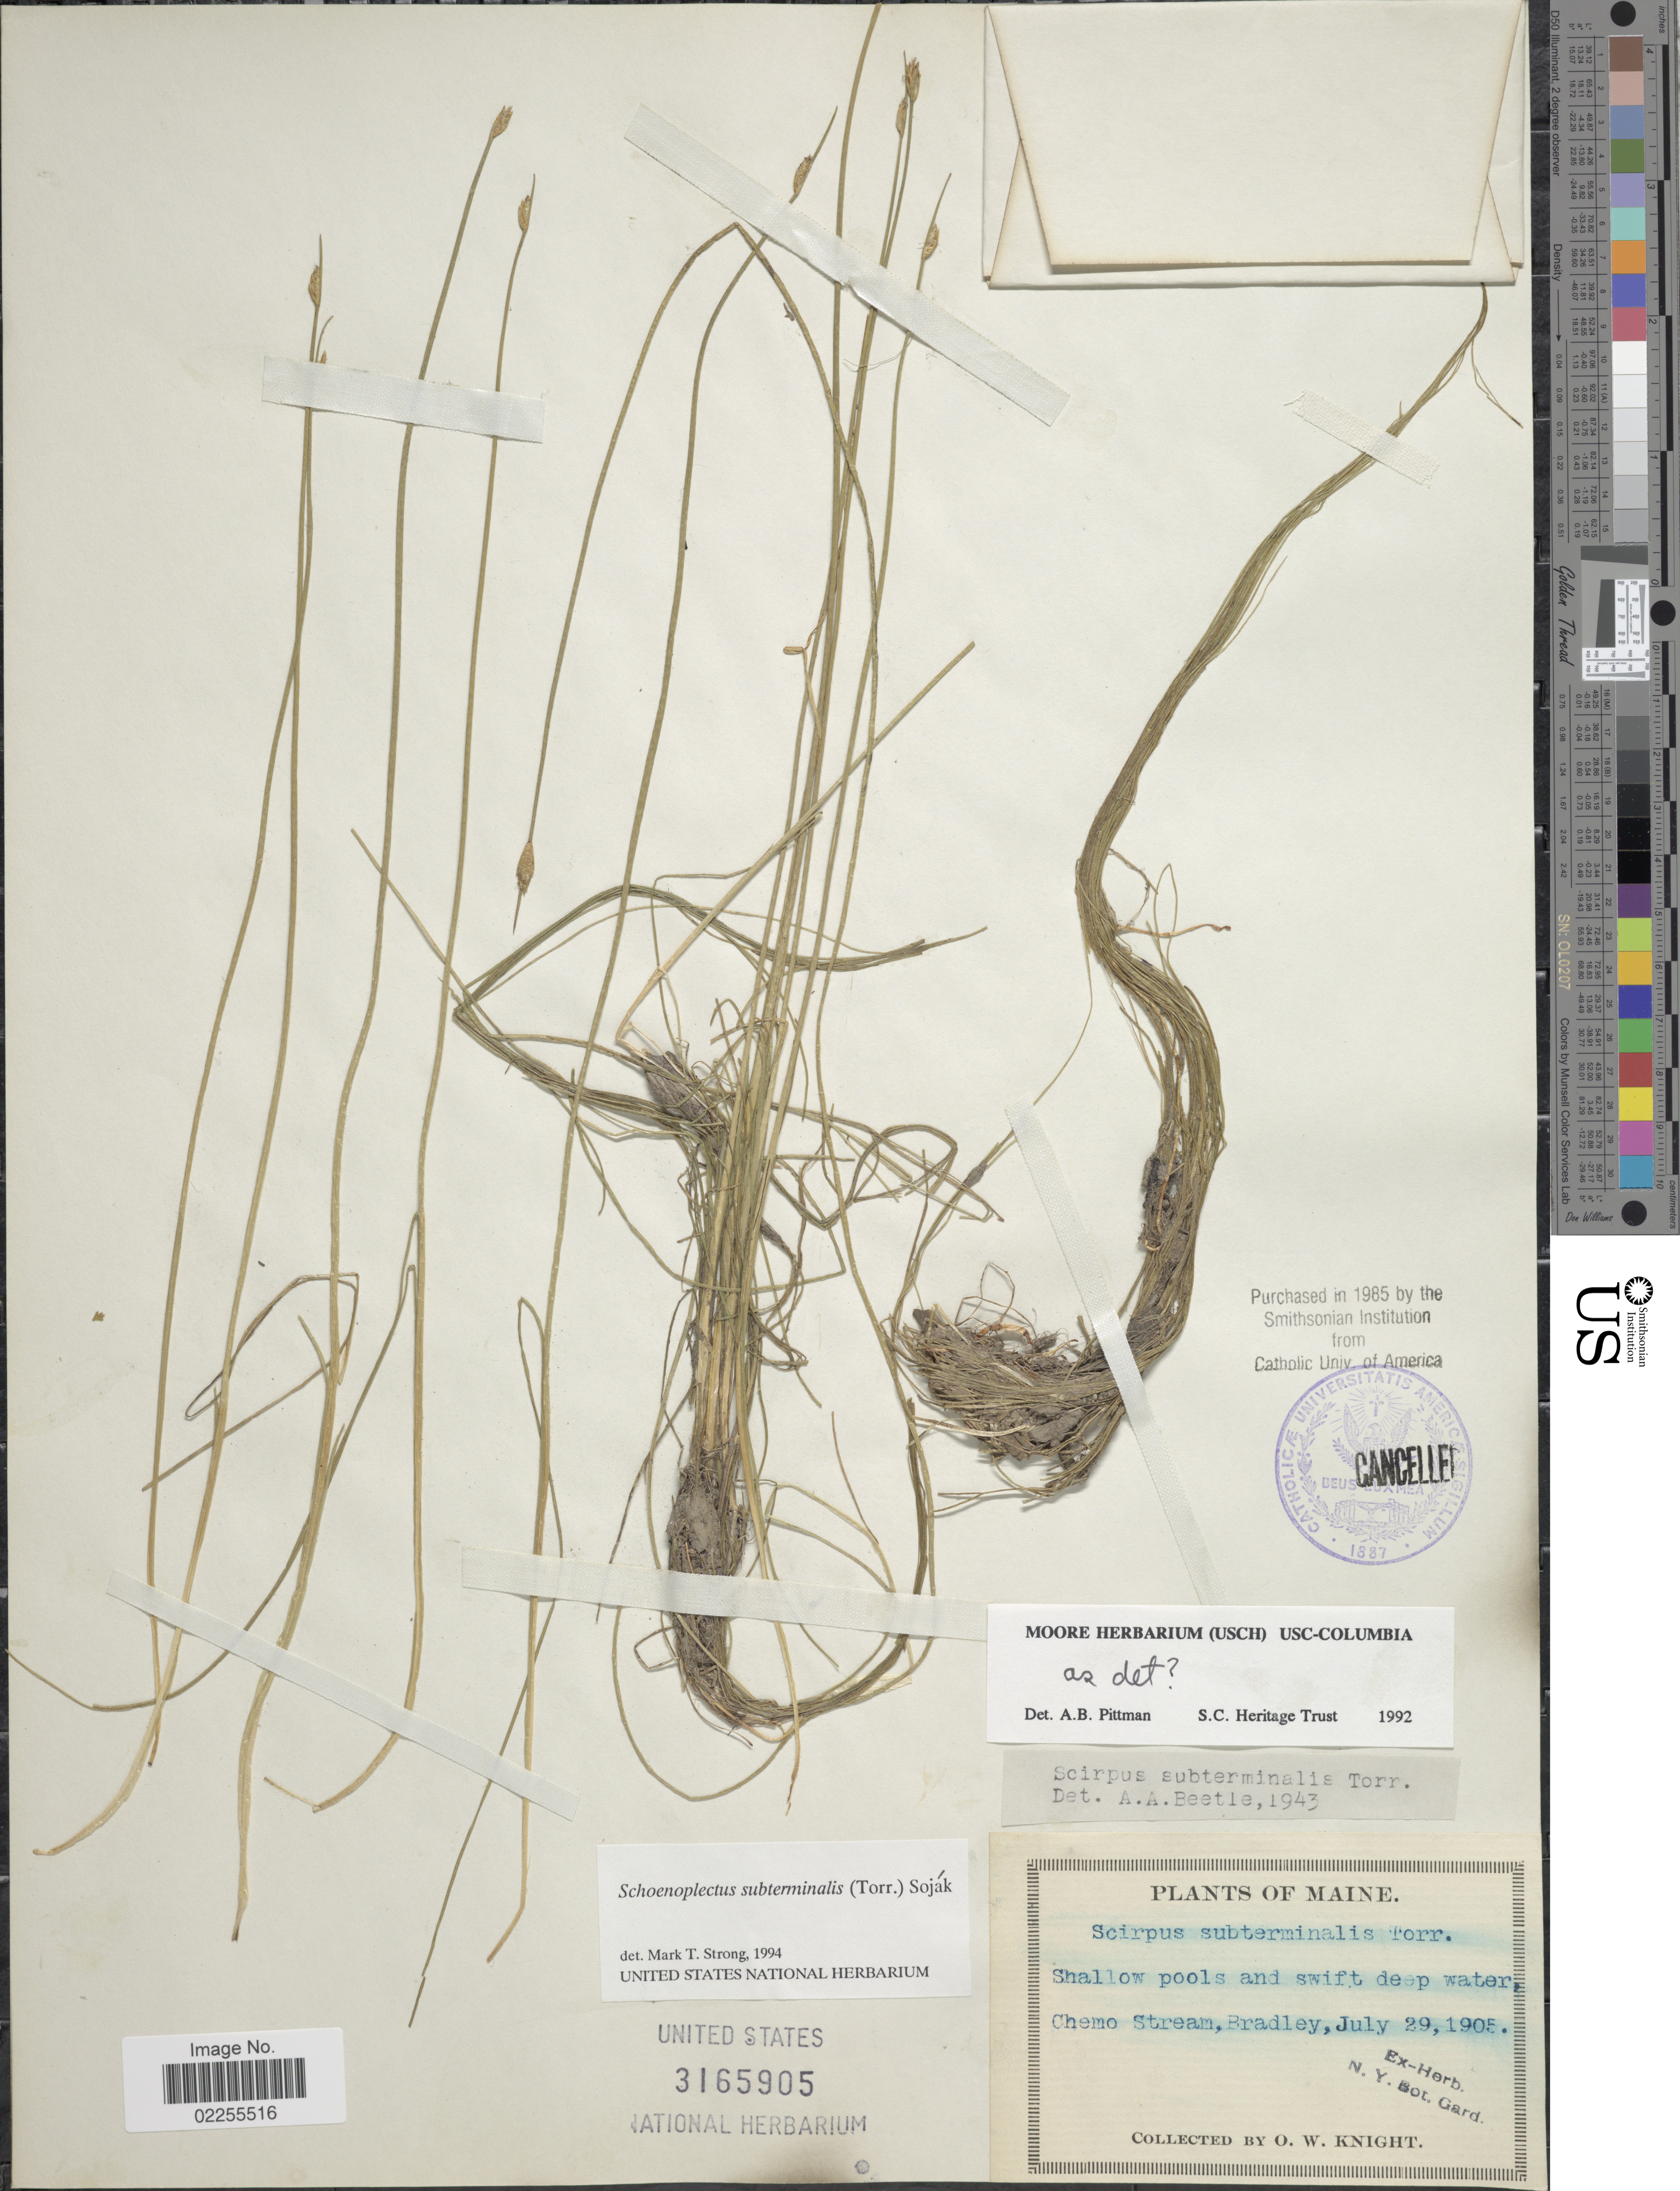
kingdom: Plantae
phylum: Tracheophyta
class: Liliopsida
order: Poales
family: Cyperaceae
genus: Schoenoplectus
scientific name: Schoenoplectus subterminalis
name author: (Torr.) Soják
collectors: O. Knight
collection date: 1905-07-29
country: United States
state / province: Maine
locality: Shallow pools and swift deep water, Chemo Stream, Bradley.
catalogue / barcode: US 3165905